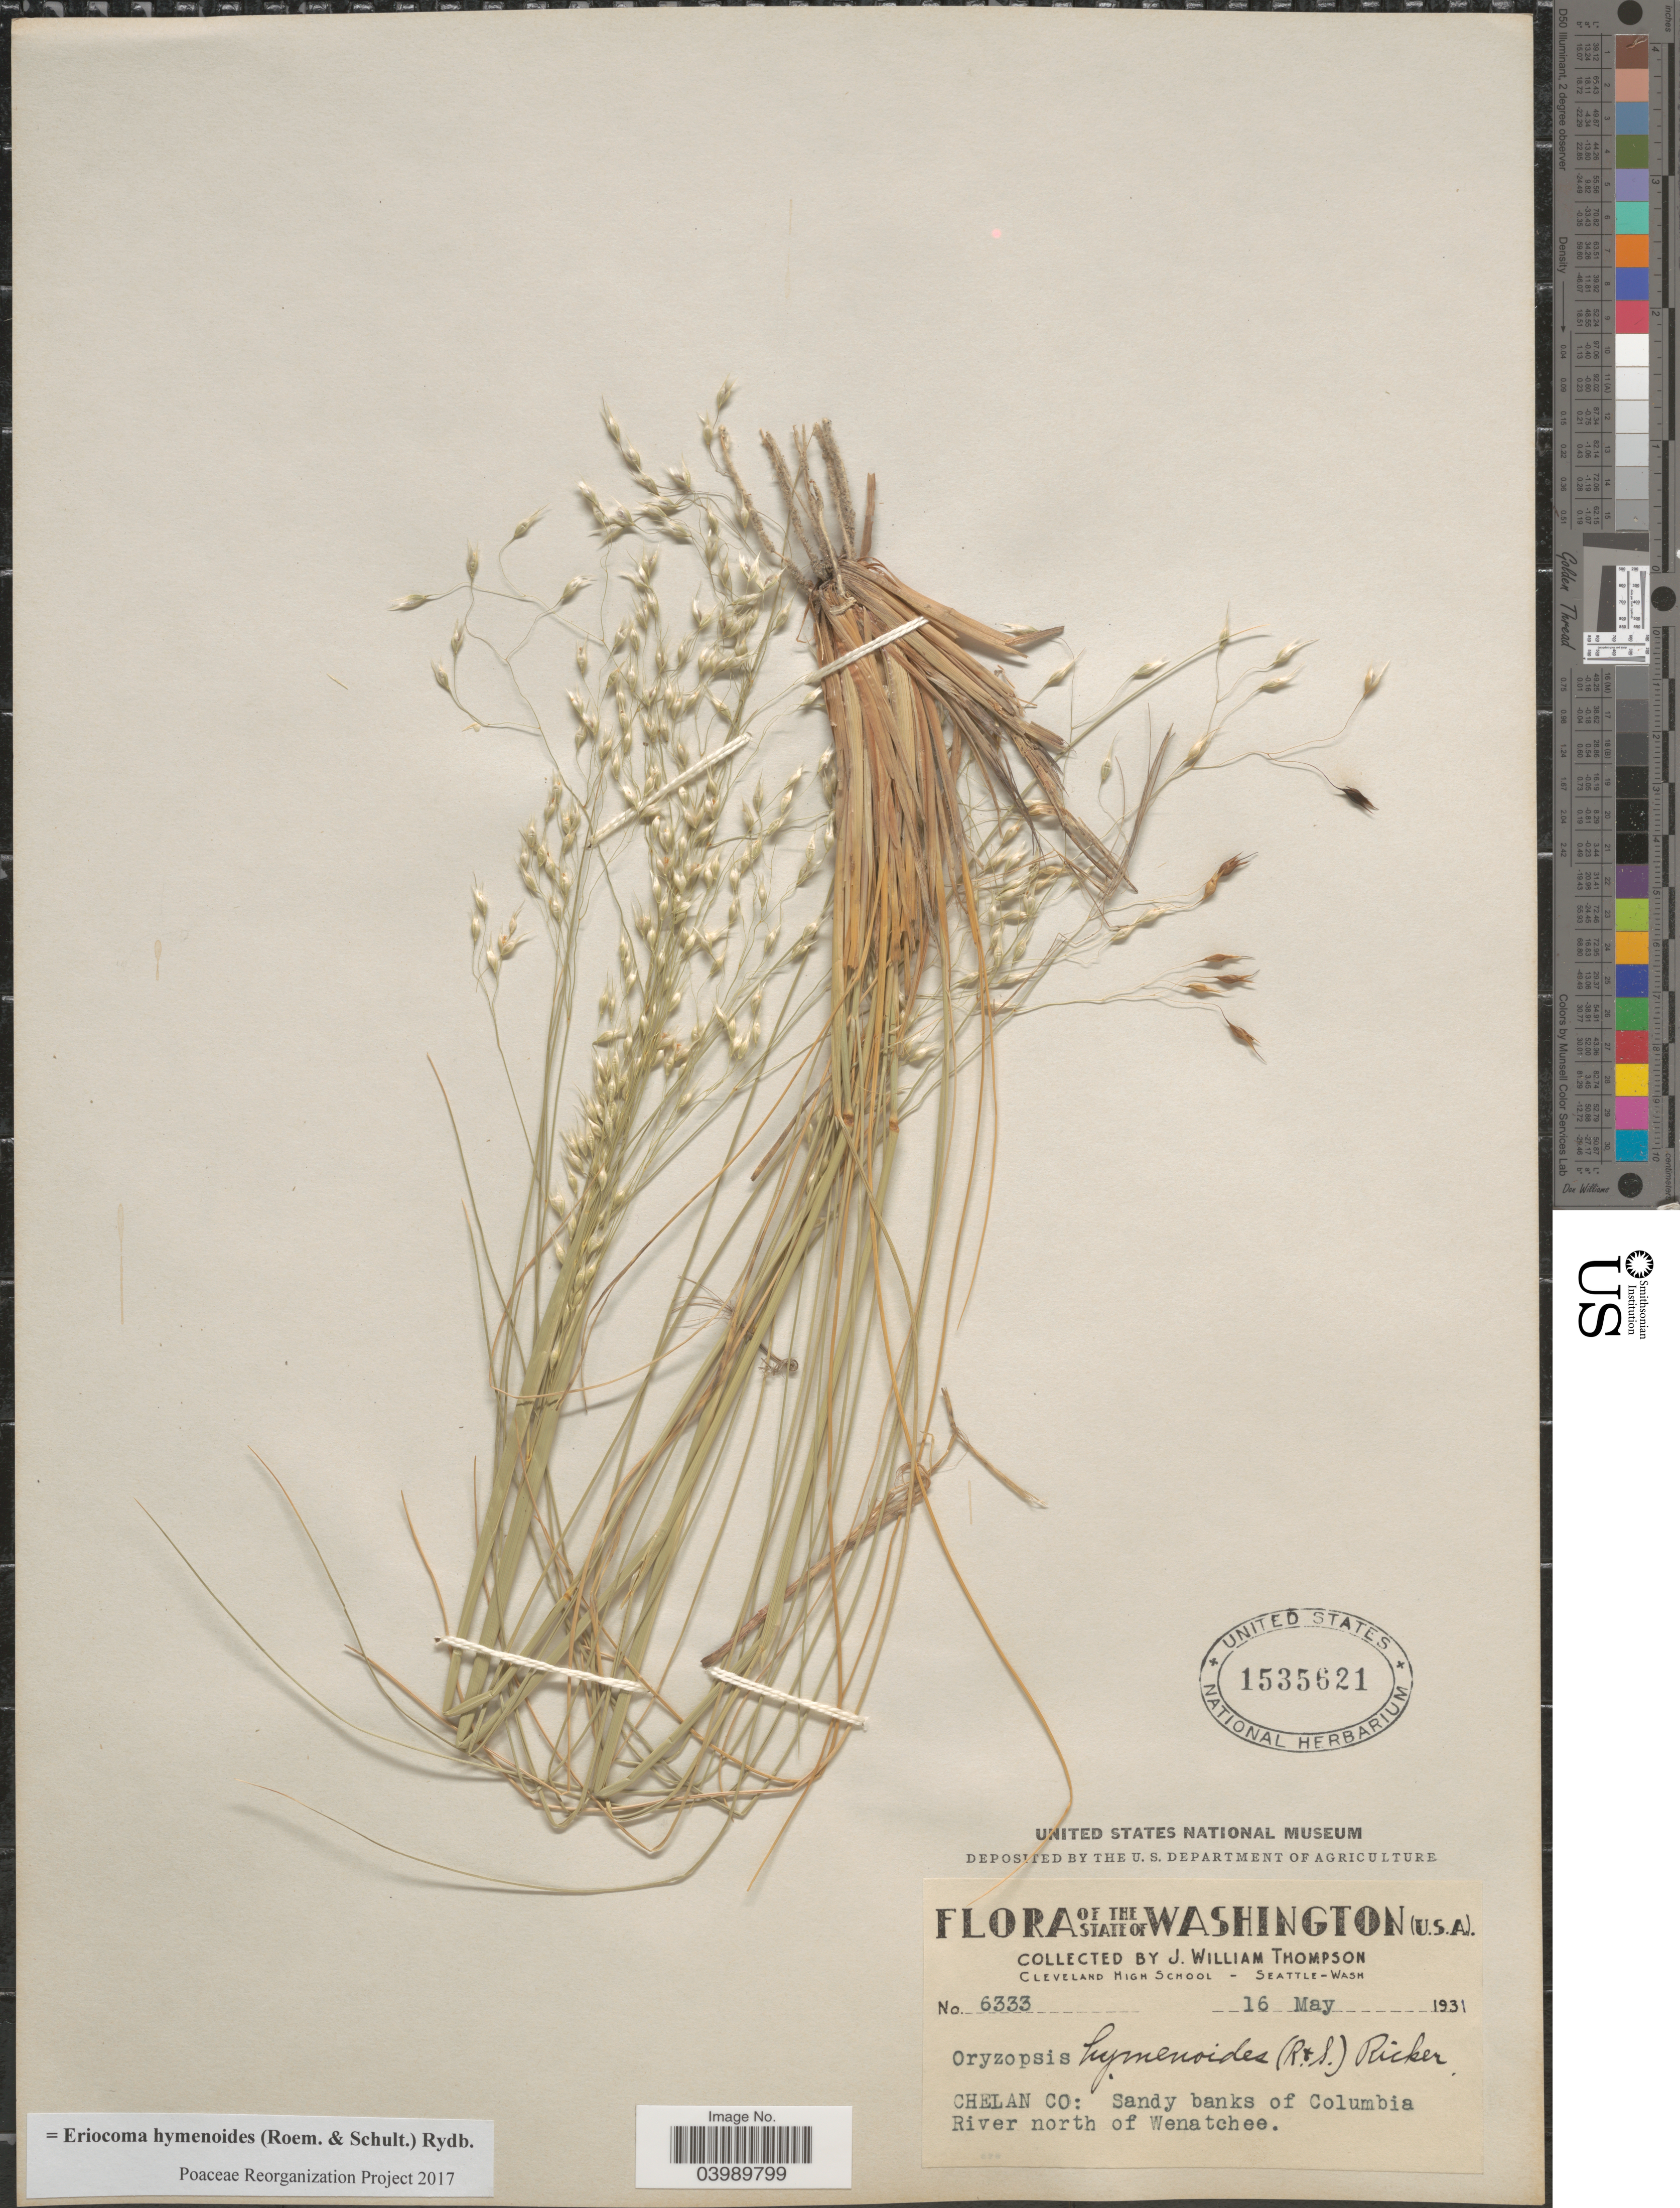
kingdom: Plantae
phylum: Tracheophyta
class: Liliopsida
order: Poales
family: Poaceae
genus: Eriocoma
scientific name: Eriocoma hymenoides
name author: (Roem. & Schult.) Rydb.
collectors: J. W. Thompson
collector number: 6333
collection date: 1931-05-16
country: United States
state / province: Washington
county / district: Chelan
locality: Chelan Co: Sandy banks of Columbia River north of Wenatchee.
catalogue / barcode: US 1535621